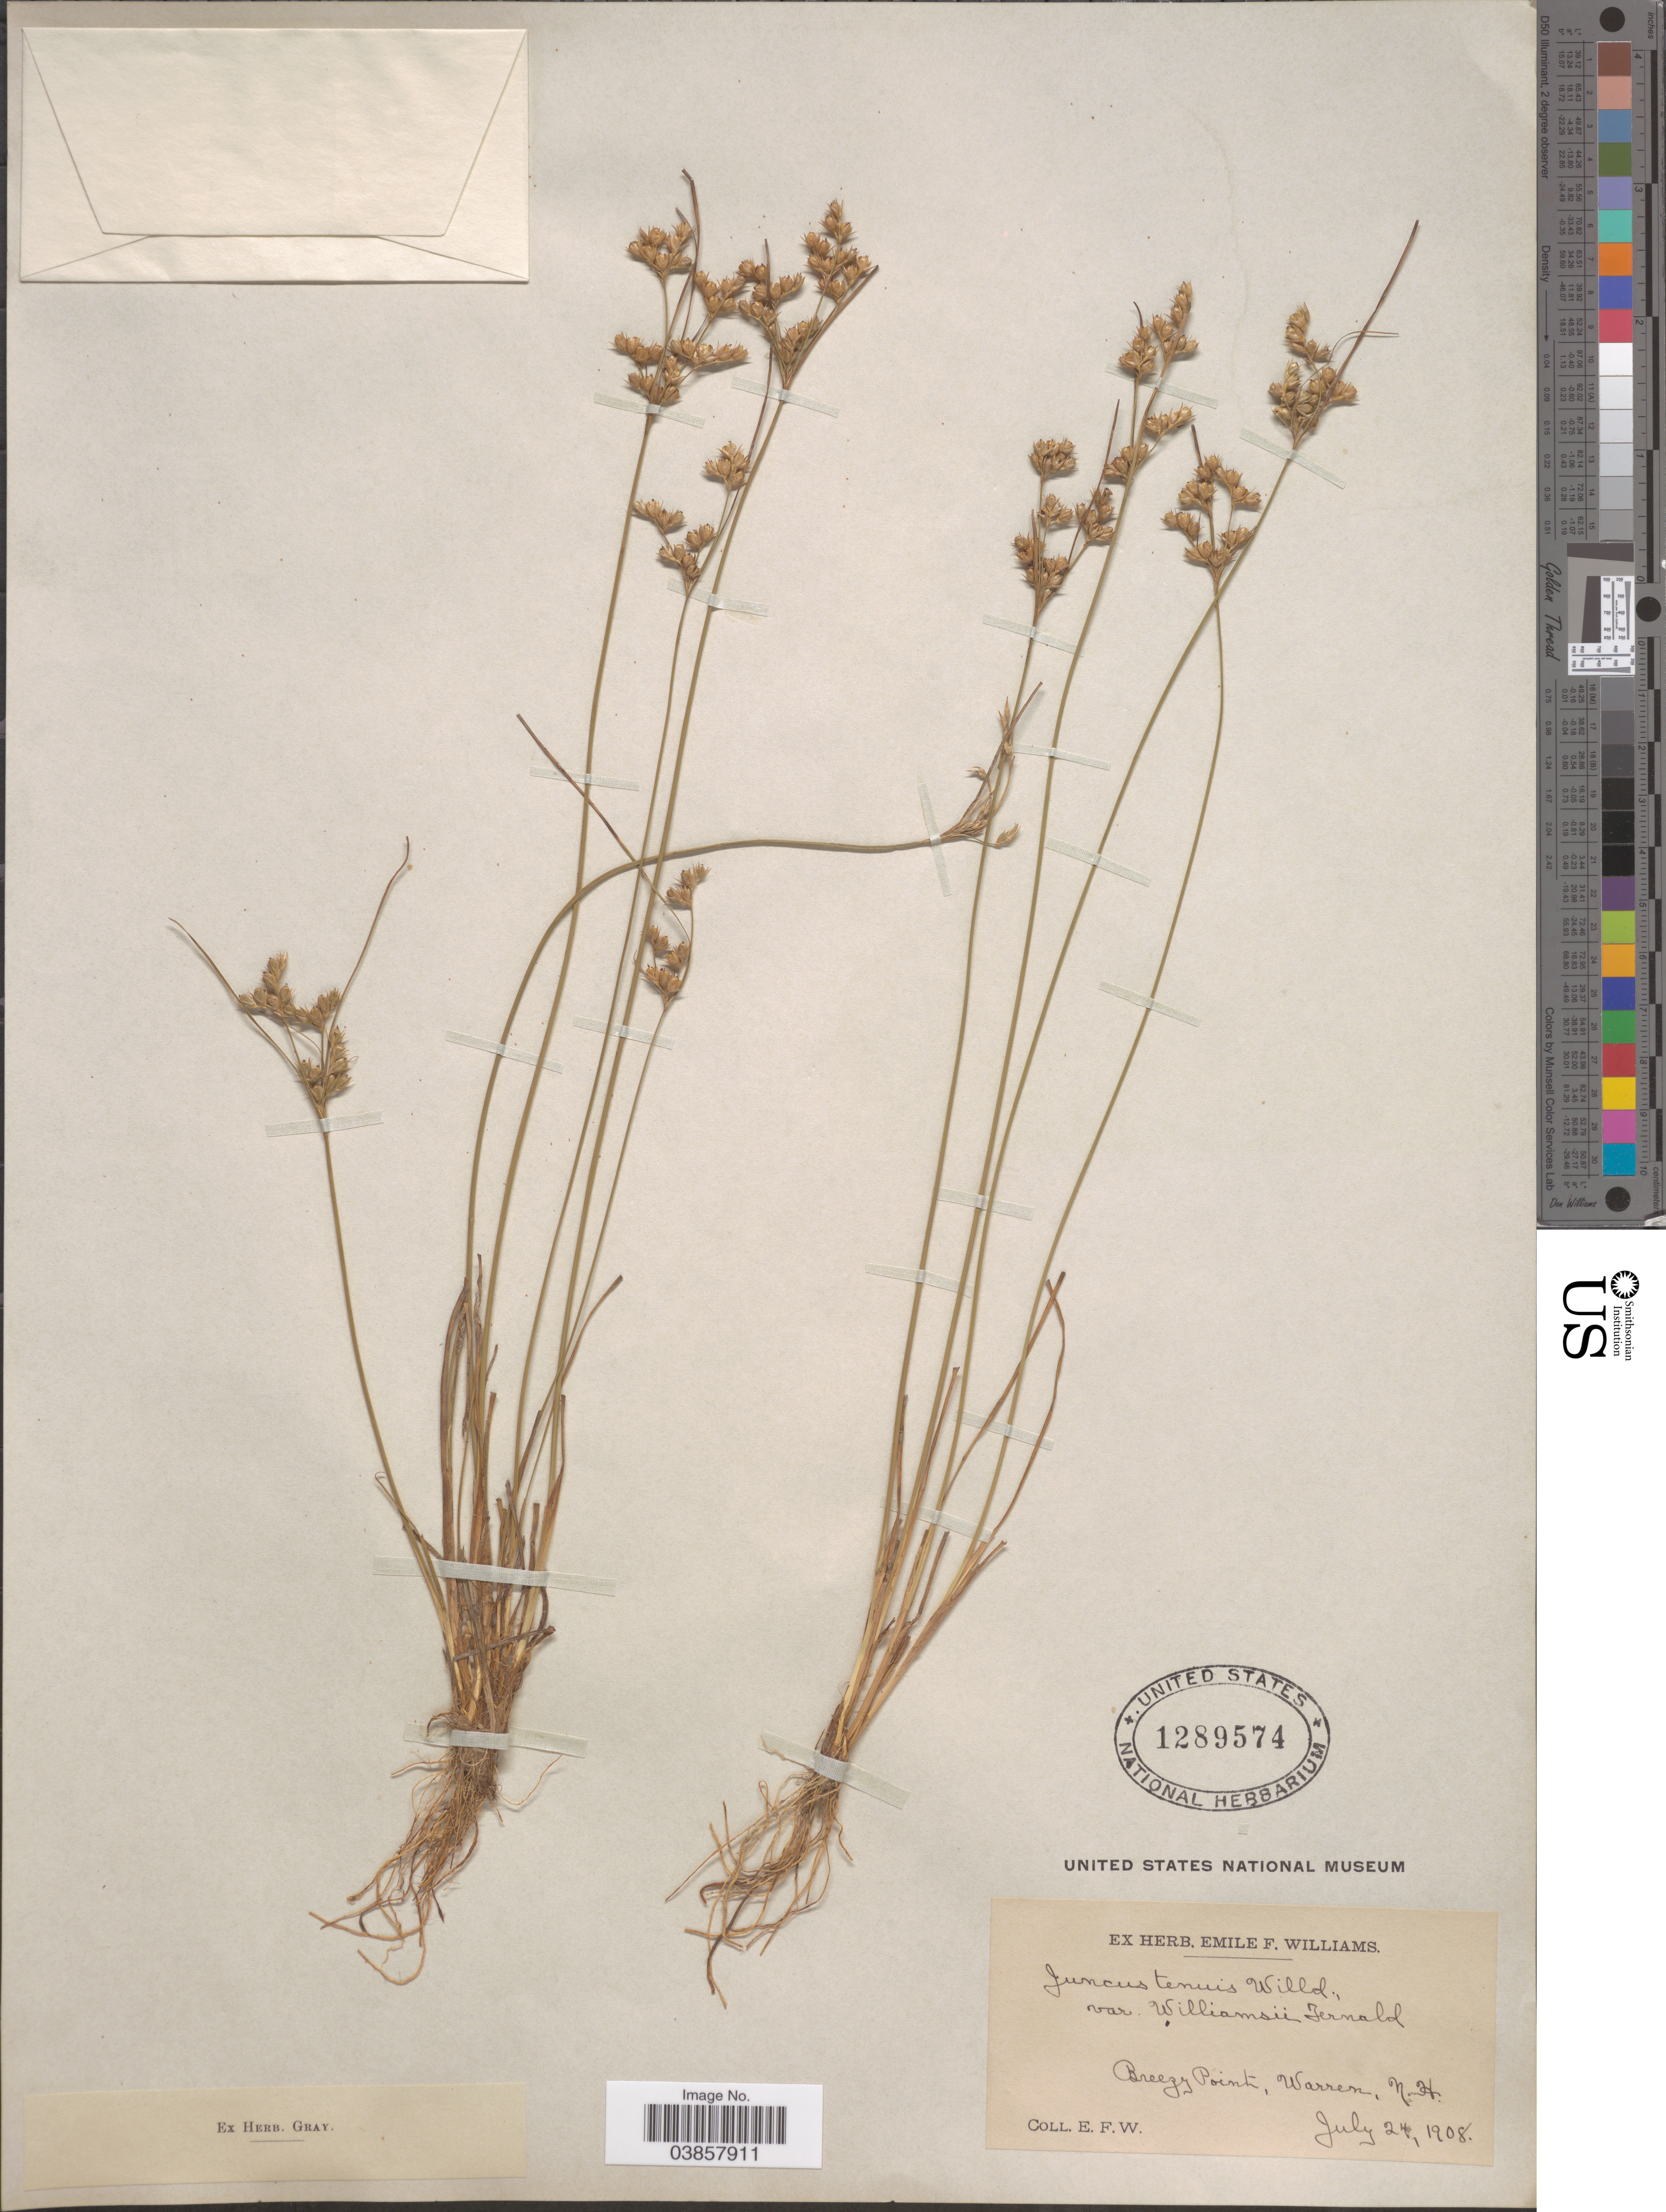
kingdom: Plantae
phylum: Tracheophyta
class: Liliopsida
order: Poales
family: Juncaceae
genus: Juncus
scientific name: Juncus tenuis var. williamsii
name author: Fernald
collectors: E. F. Williams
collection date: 1908-07-24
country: United States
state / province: New Hampshire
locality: Breezy Point, Warren.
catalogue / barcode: US 1289574